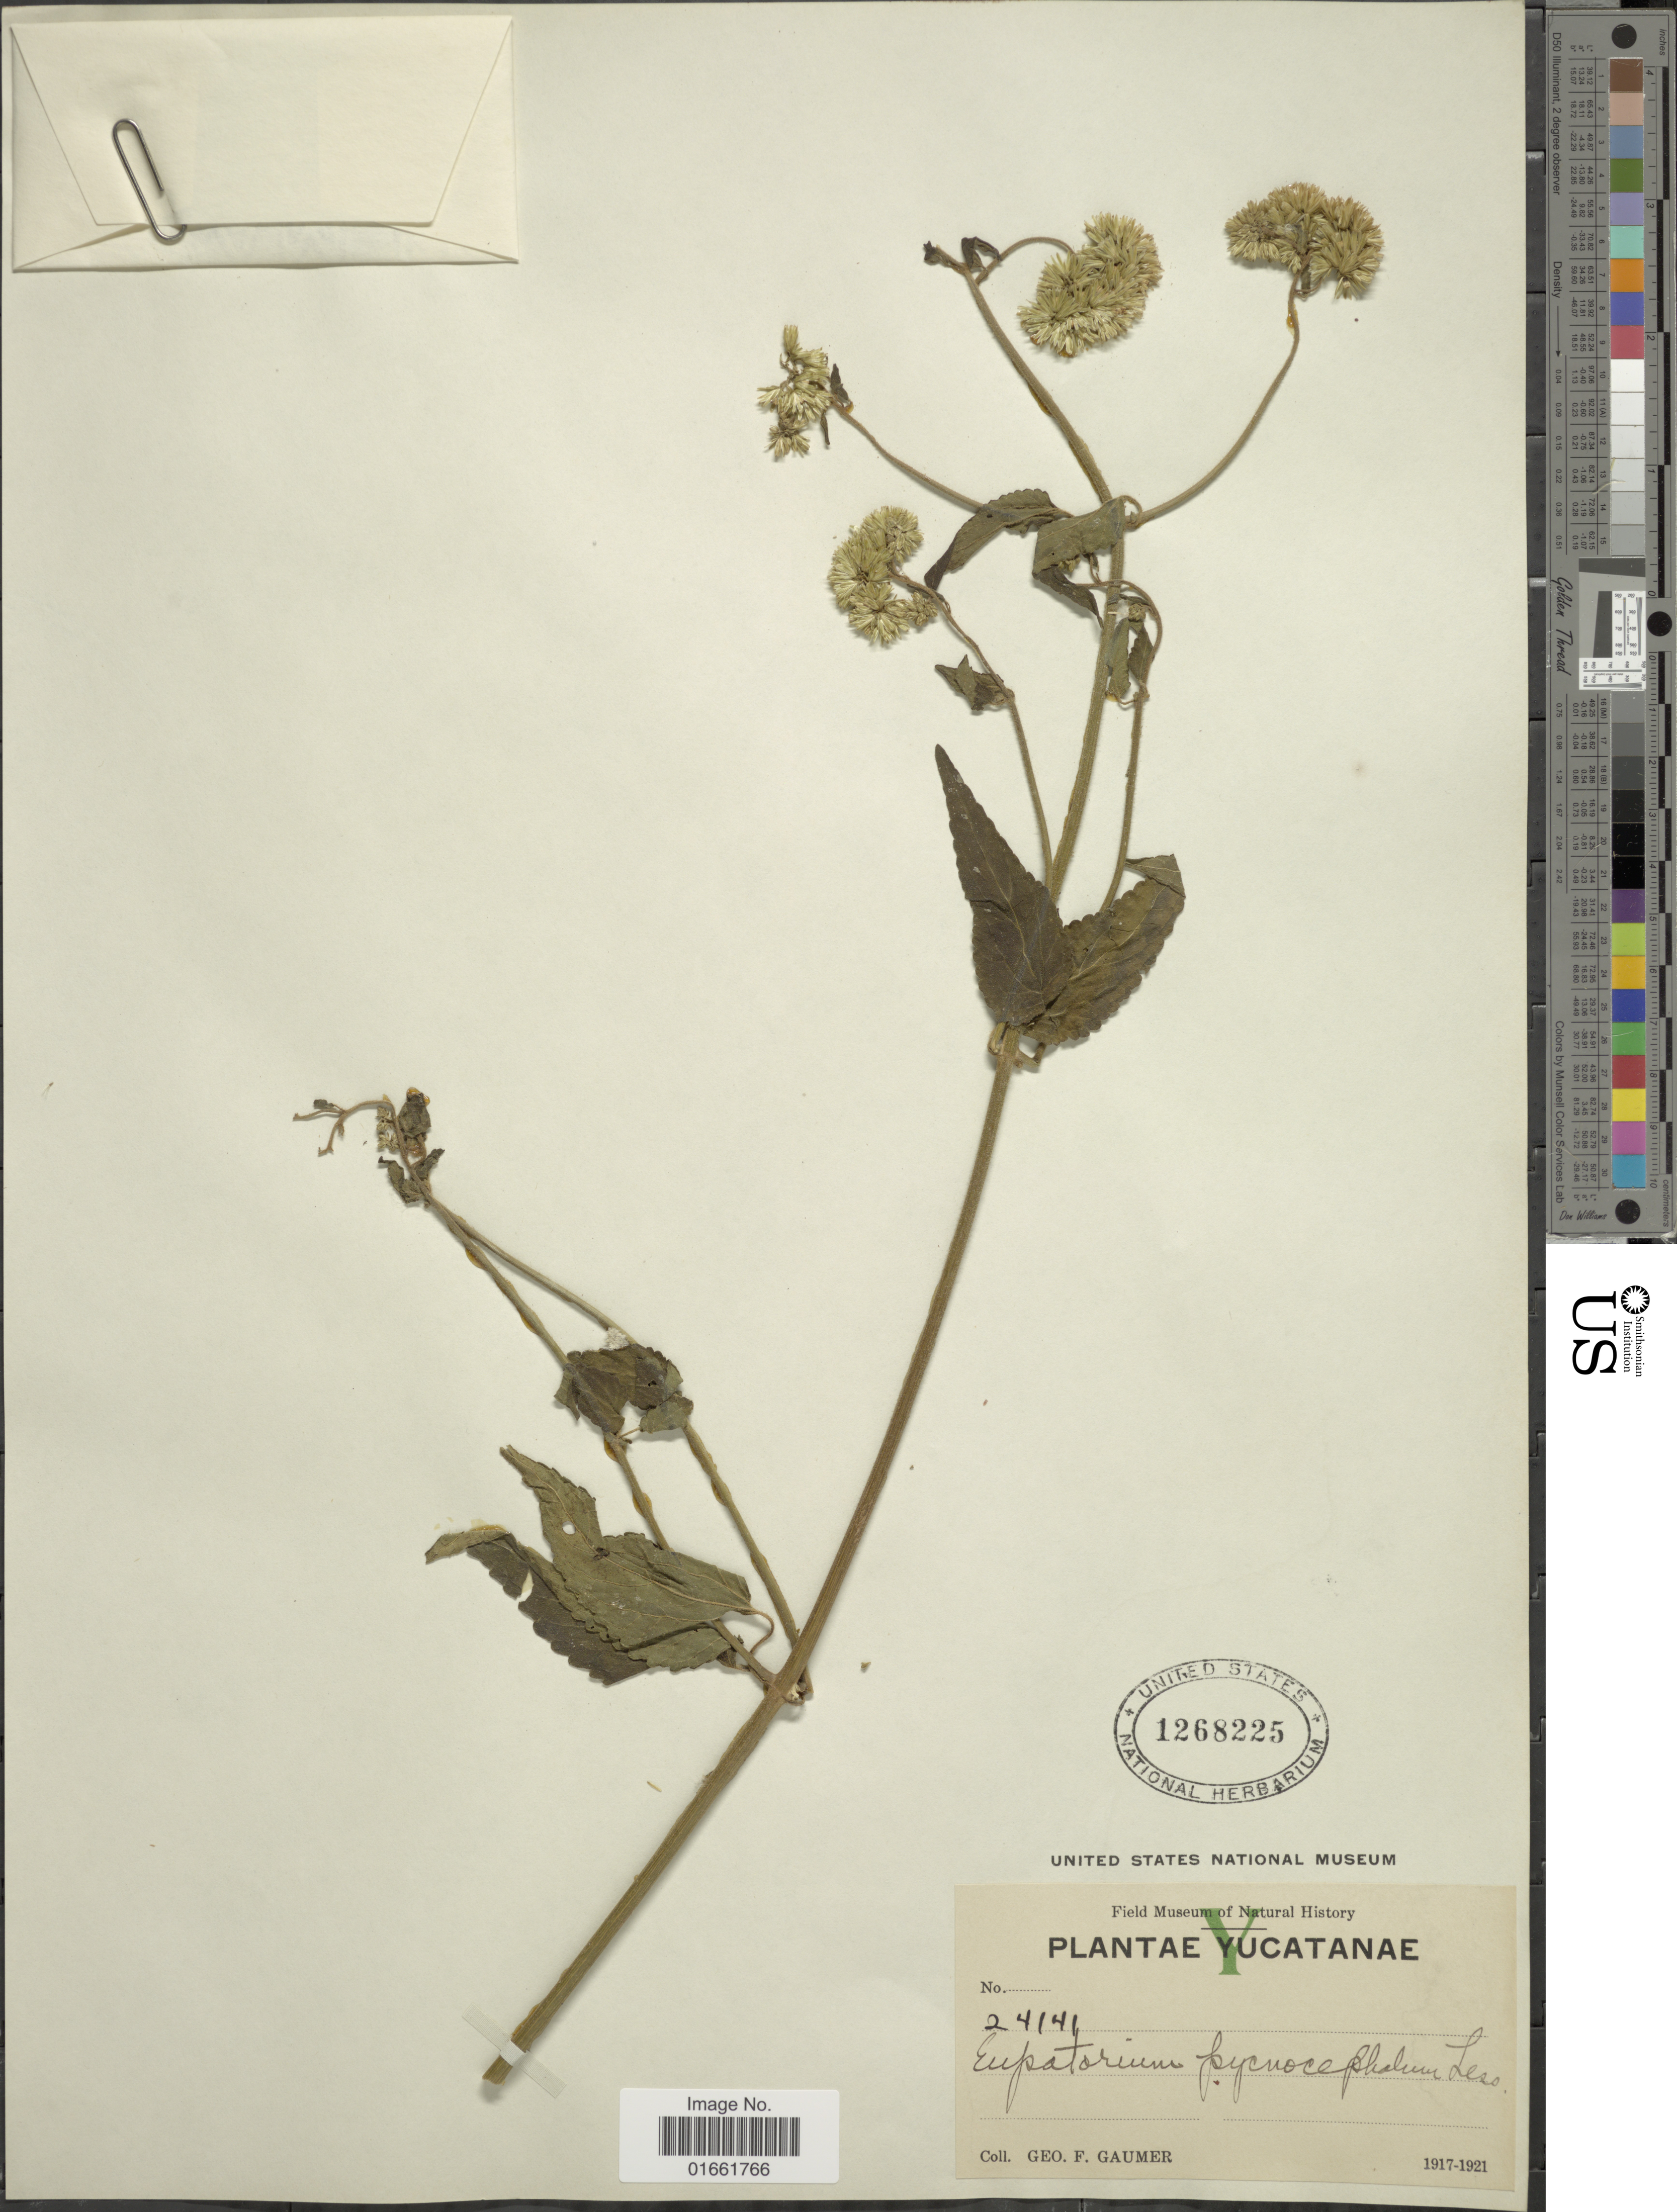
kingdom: Plantae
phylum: Tracheophyta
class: Magnoliopsida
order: Asterales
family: Asteraceae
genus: Fleischmannia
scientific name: Fleischmannia pratensis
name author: (Klatt) R.M. King & H. Rob.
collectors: G. F. Gaumer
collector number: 24141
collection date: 1917/1921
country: Mexico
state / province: Yucatán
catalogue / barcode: US 1268225